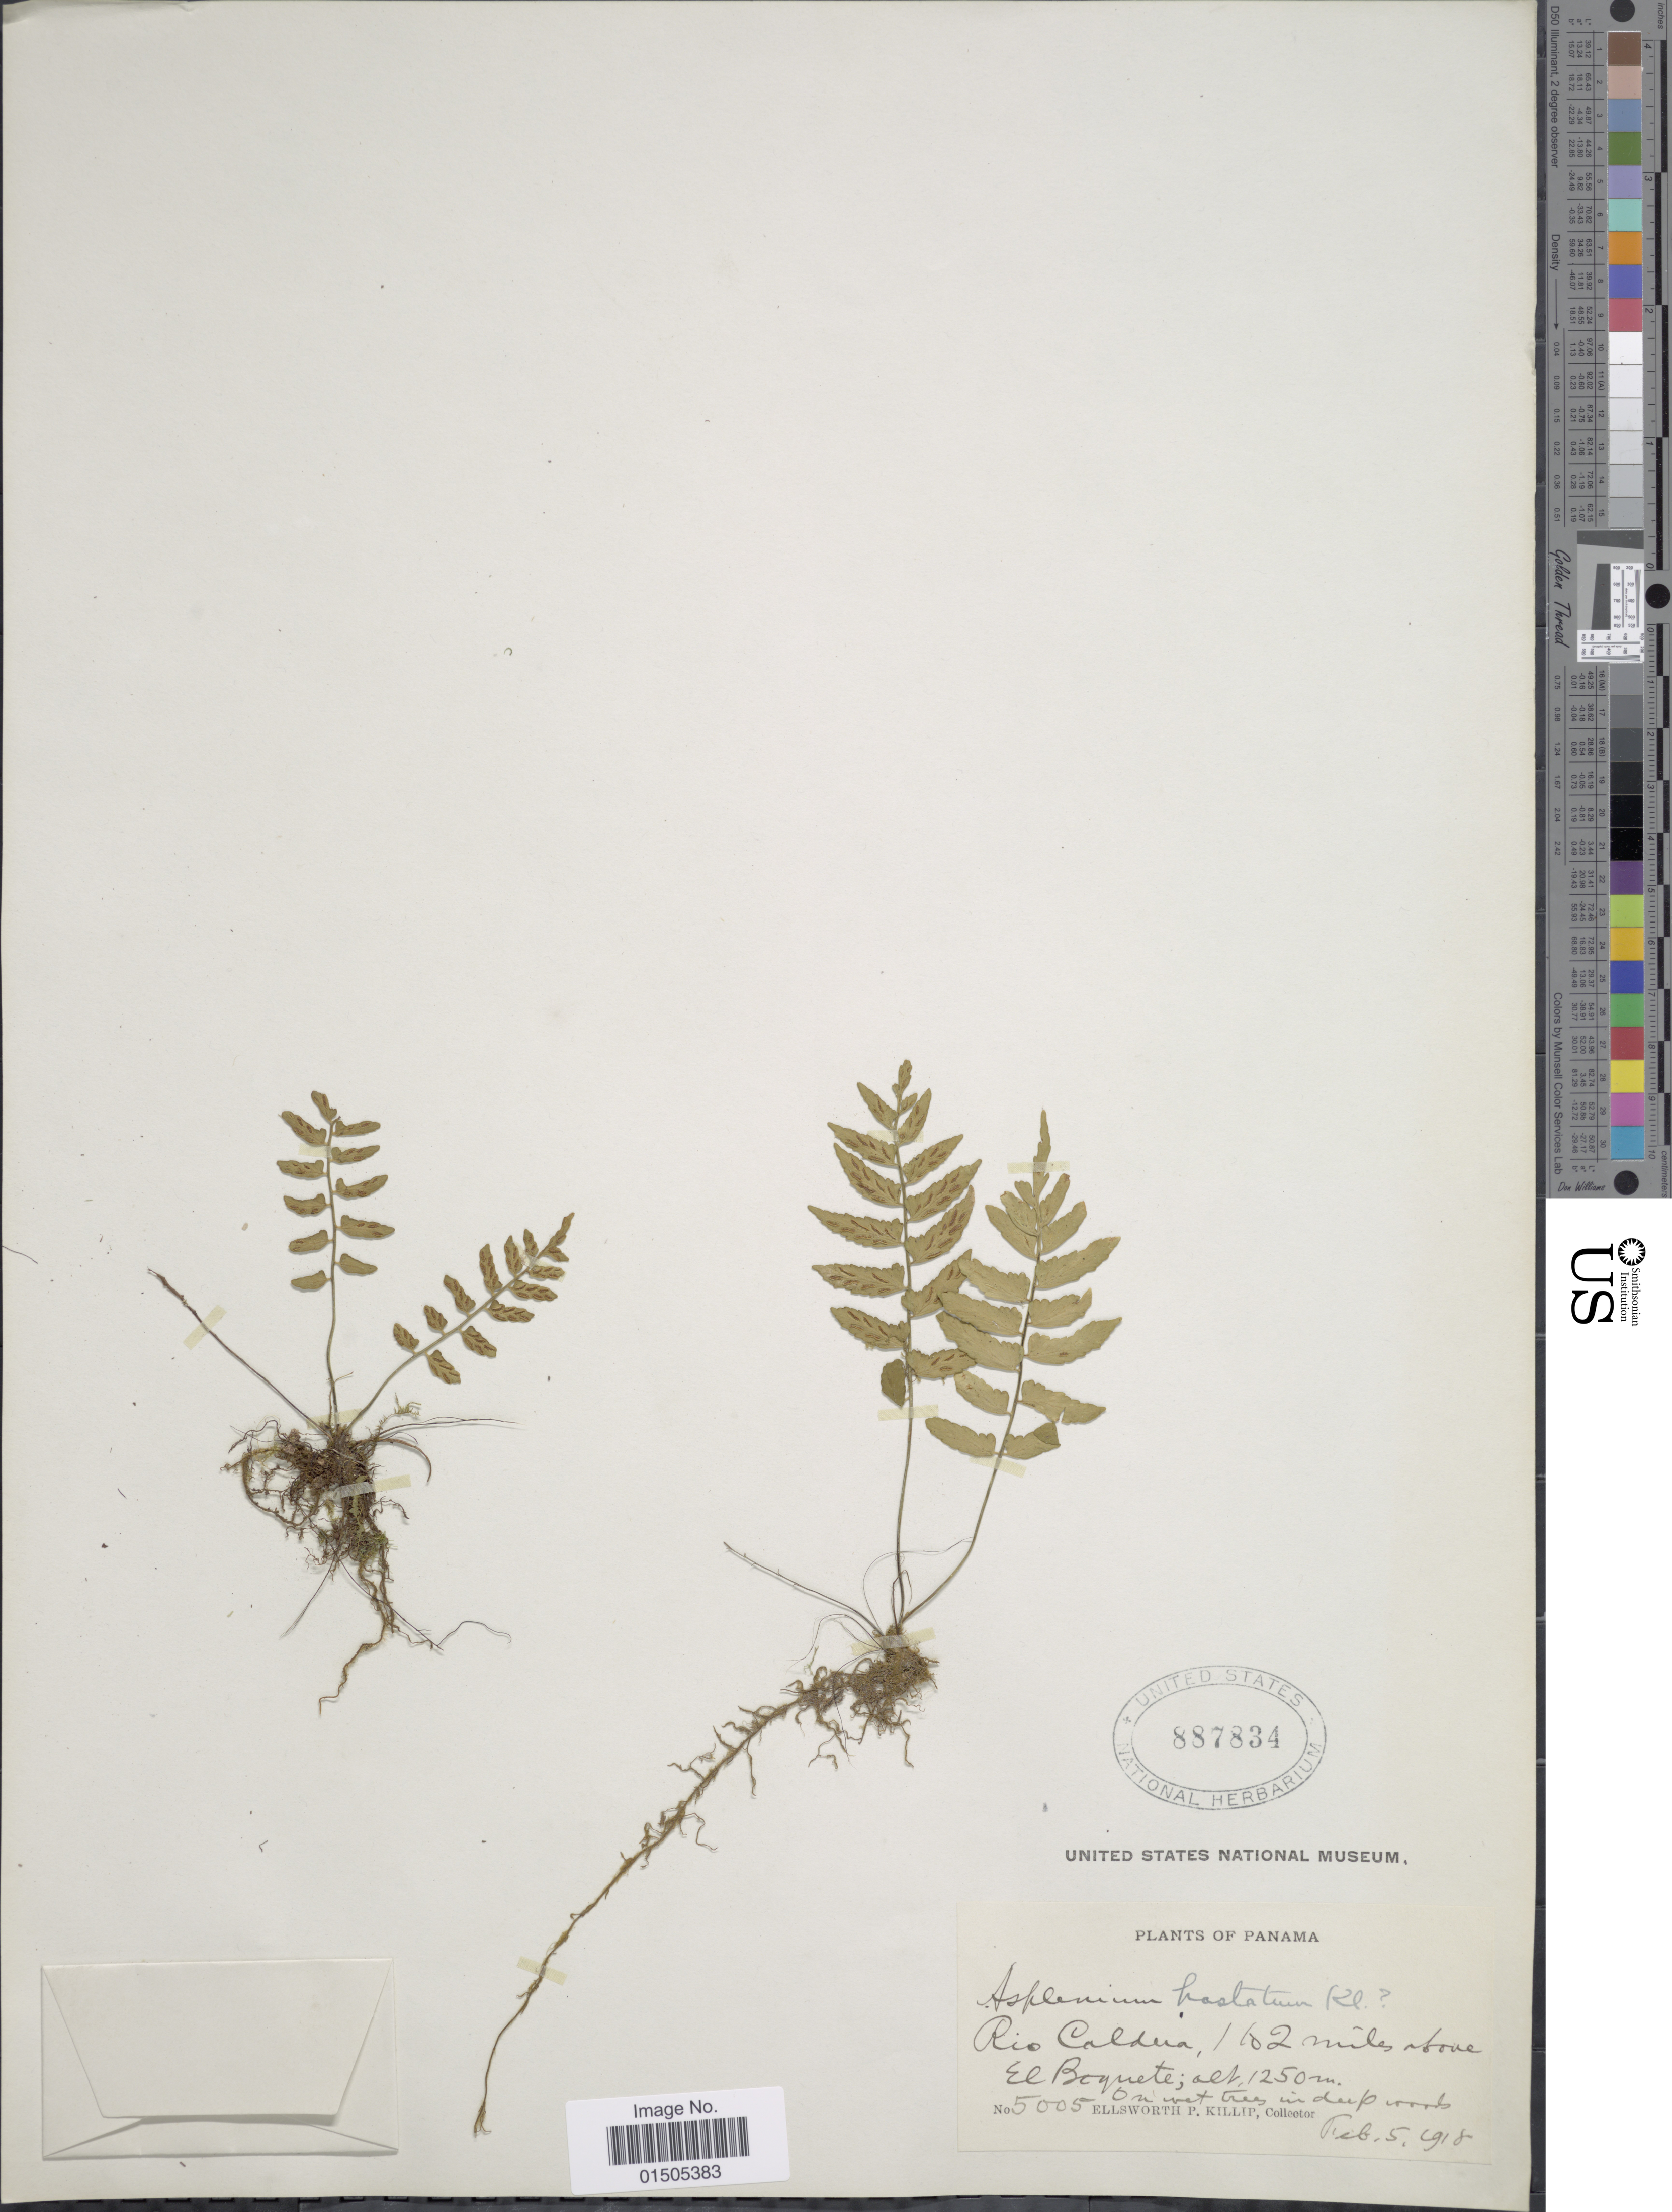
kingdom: Plantae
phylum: Tracheophyta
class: Polypodiopsida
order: Polypodiales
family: Aspleniaceae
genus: Asplenium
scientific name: Asplenium auriculatum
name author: Sw.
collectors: E. P. Killip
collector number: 5005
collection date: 1918-02-05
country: Panama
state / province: Panamá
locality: Rio Caldera, 1 to 2 miles above El Boquete.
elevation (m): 1250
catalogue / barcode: US 887834